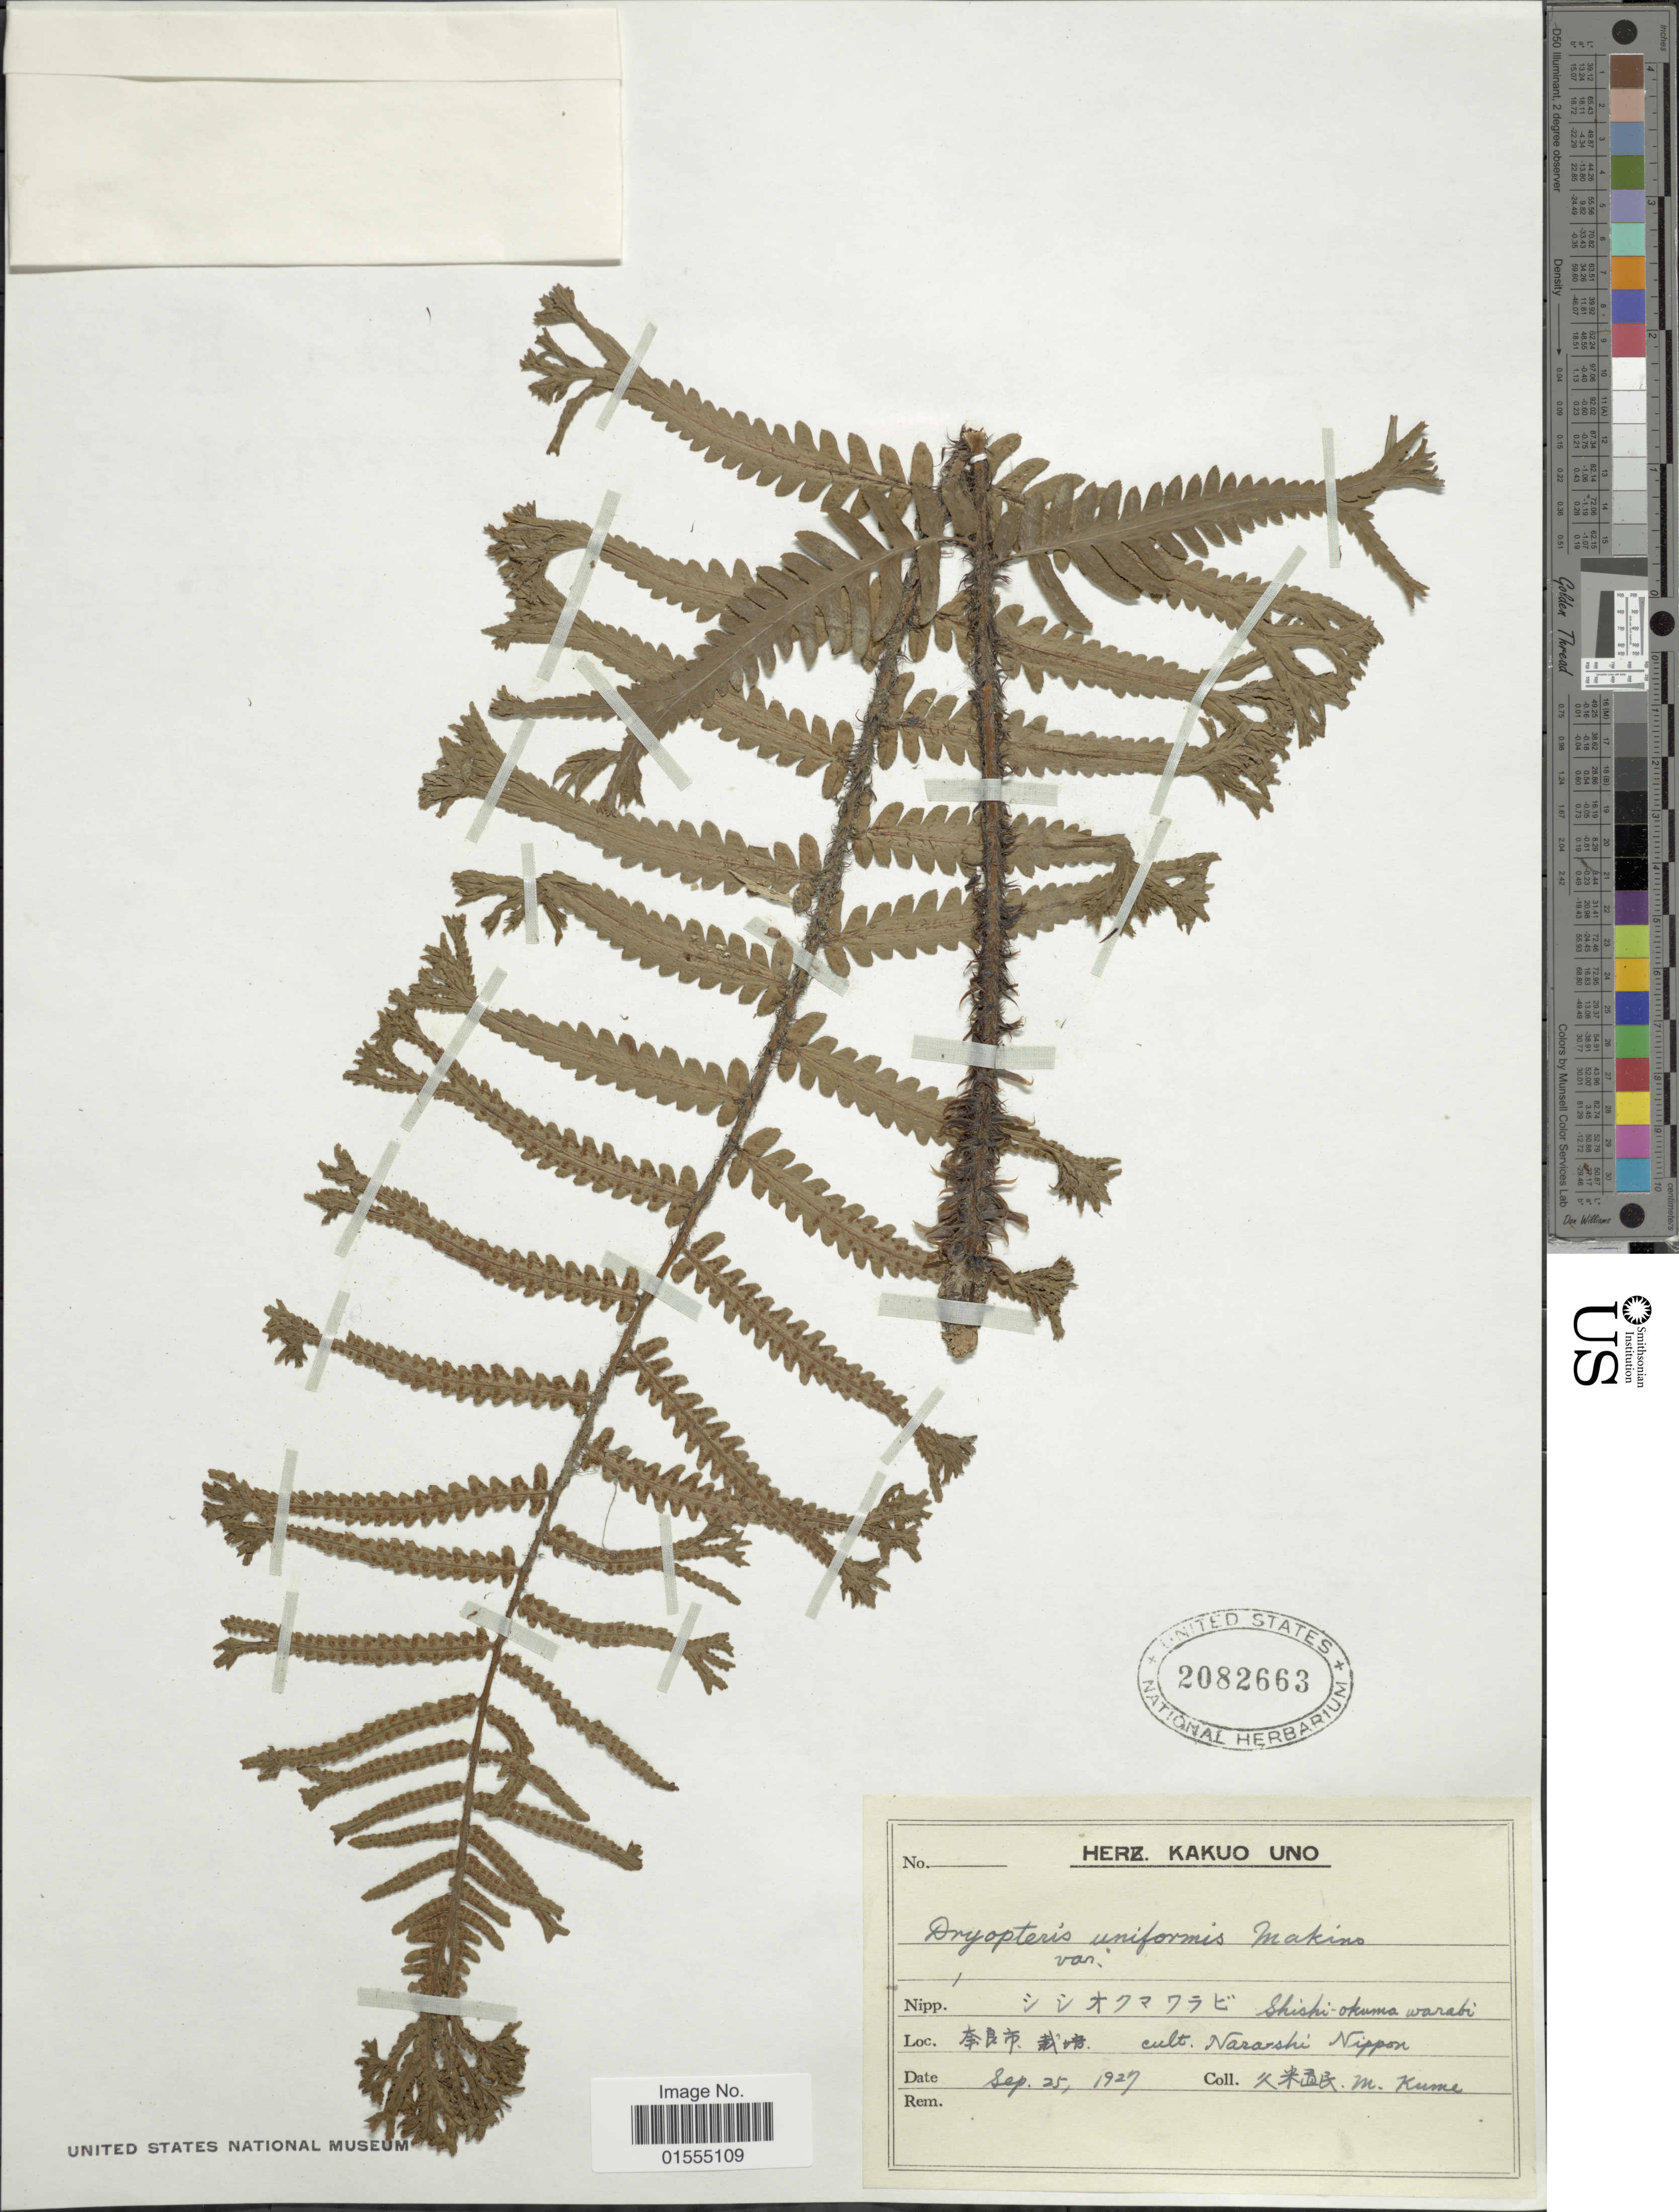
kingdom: Plantae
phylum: Tracheophyta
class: Polypodiopsida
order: Polypodiales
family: Dryopteridaceae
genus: Dryopteris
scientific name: Dryopteris uniformis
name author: (Makino) Makino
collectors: M. Kume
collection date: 1927-09-25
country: Japan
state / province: Nara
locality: Nara-shi Nippon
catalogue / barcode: US 2082663